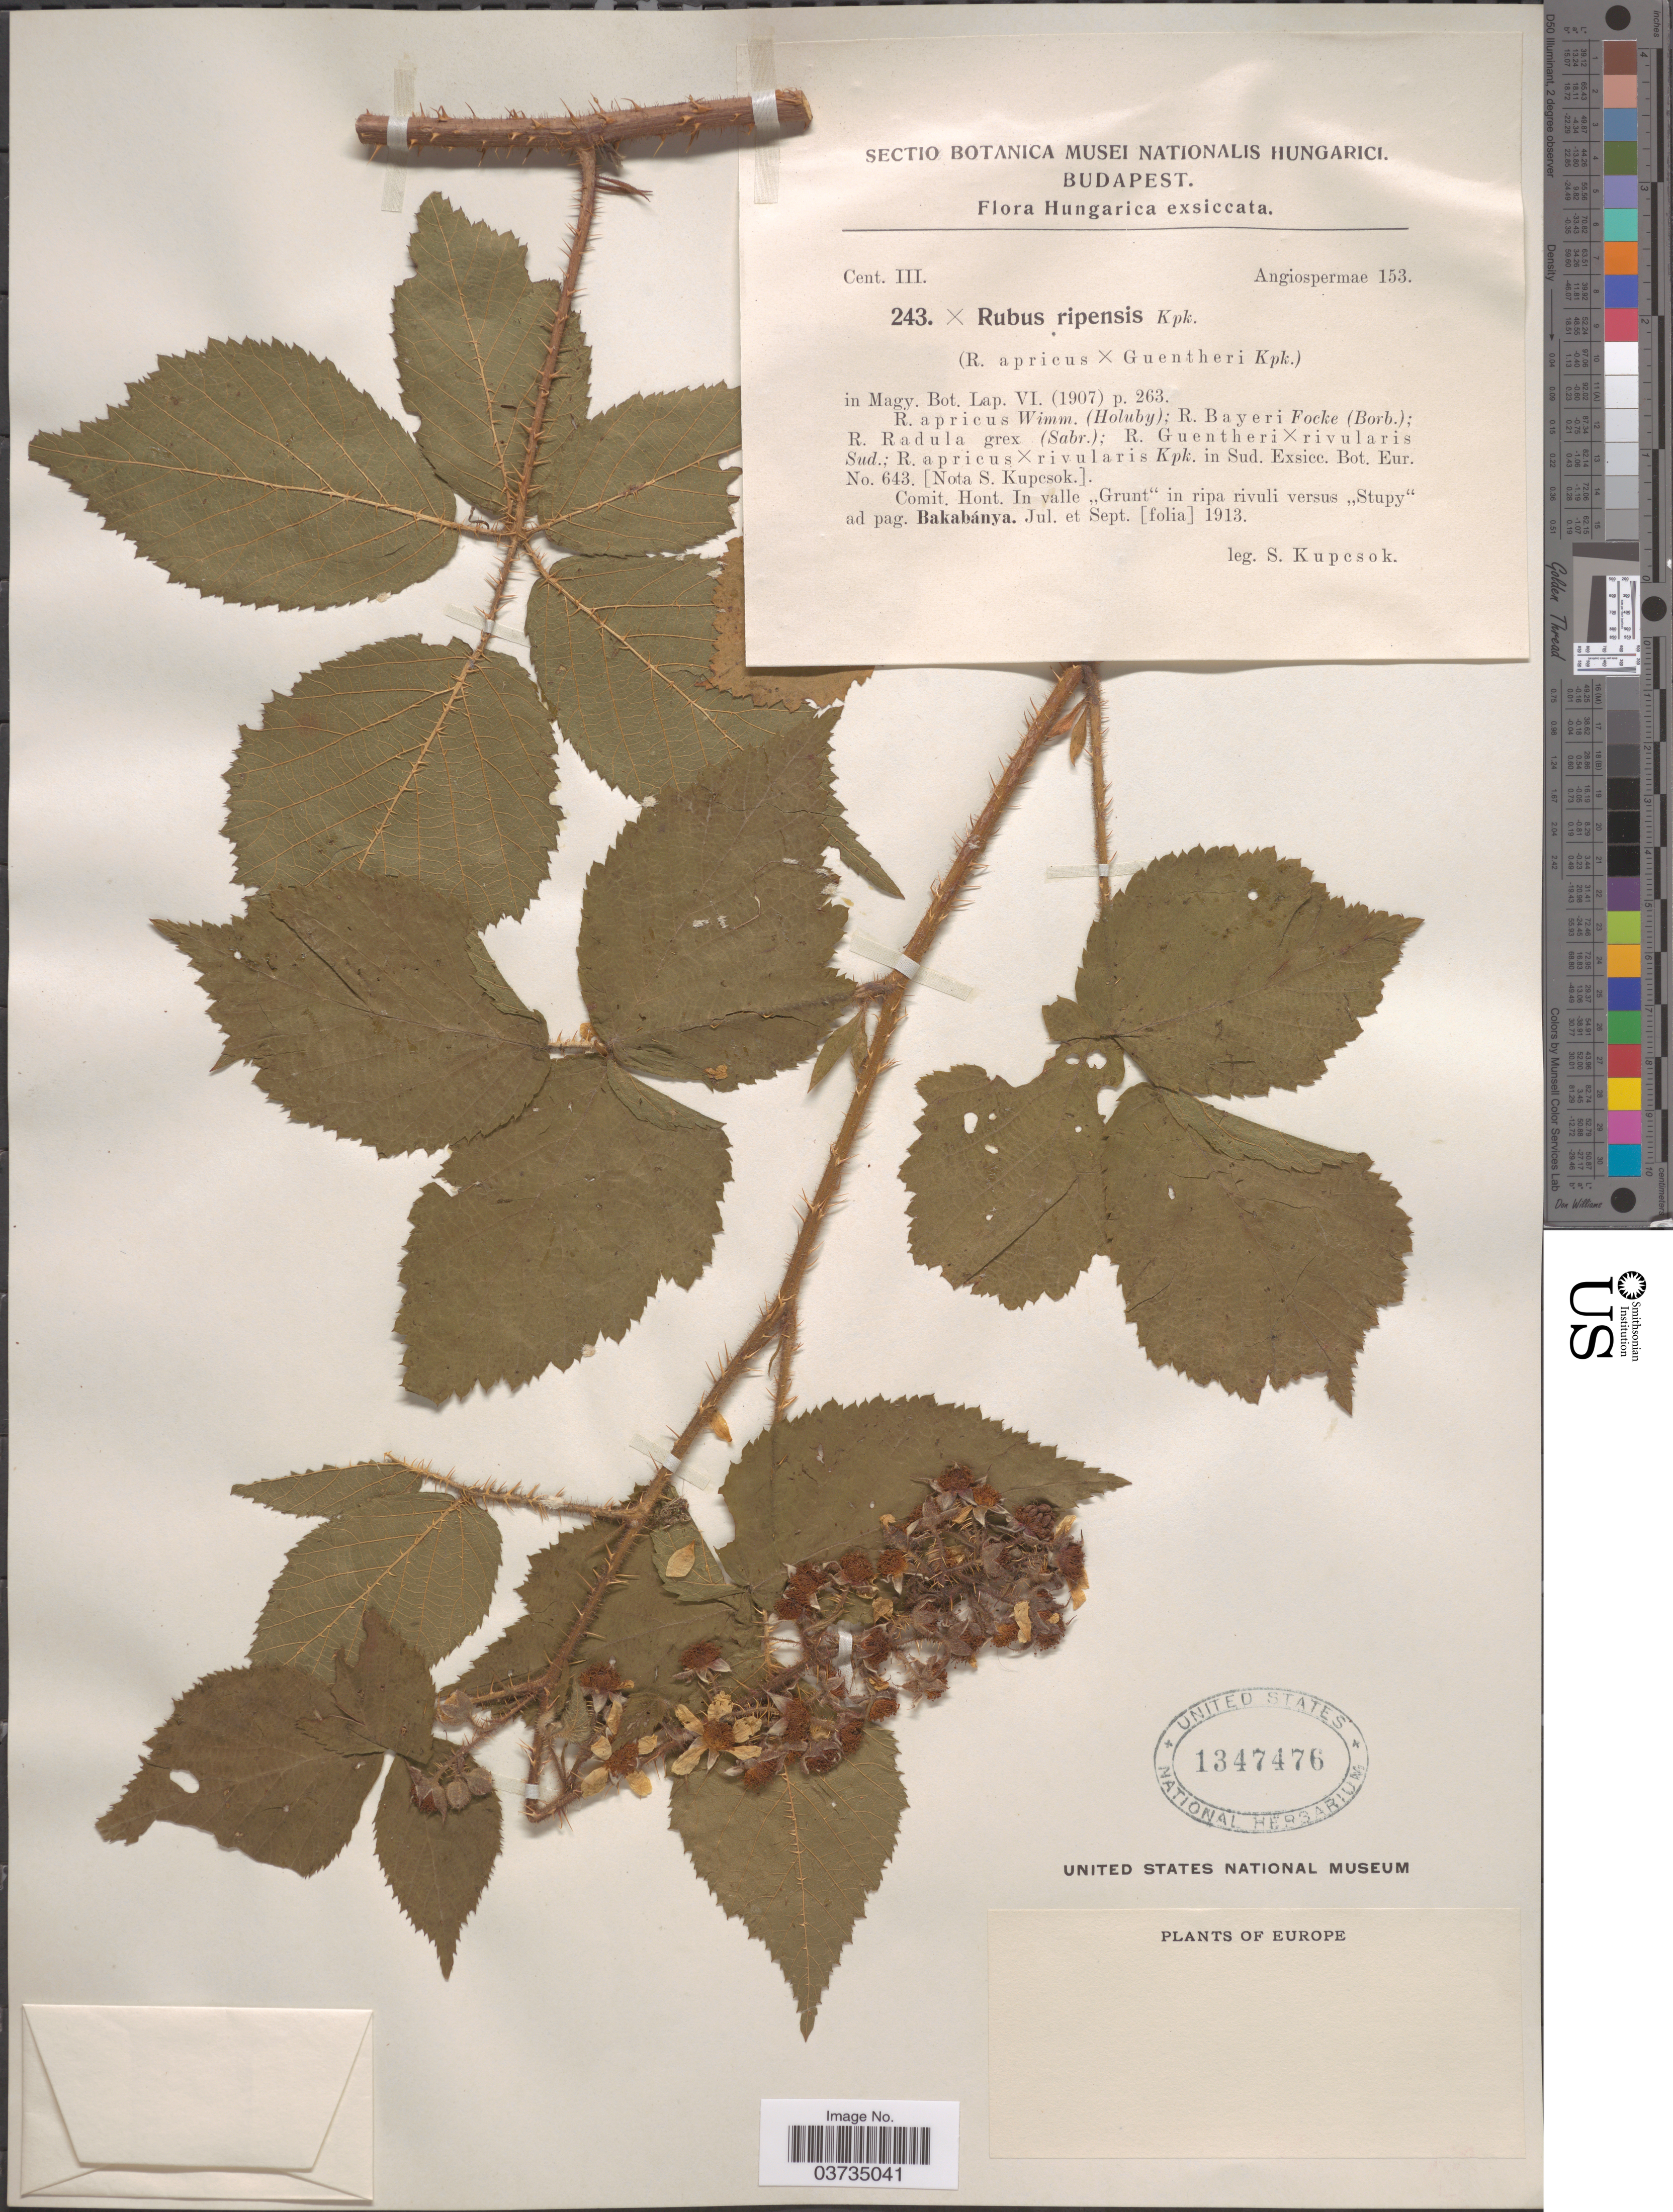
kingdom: Plantae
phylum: Tracheophyta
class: Magnoliopsida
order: Rosales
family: Rosaceae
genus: Rubus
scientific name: Rubus ripensis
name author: Kupcsok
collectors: S. Kupcsok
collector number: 243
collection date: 1913-07/1913-09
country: Hungary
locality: Comit. Hont. In valle "Grunt" in ripa rivuli versus "Stupy" ad pag. Bakabánya.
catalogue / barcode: US 1347476